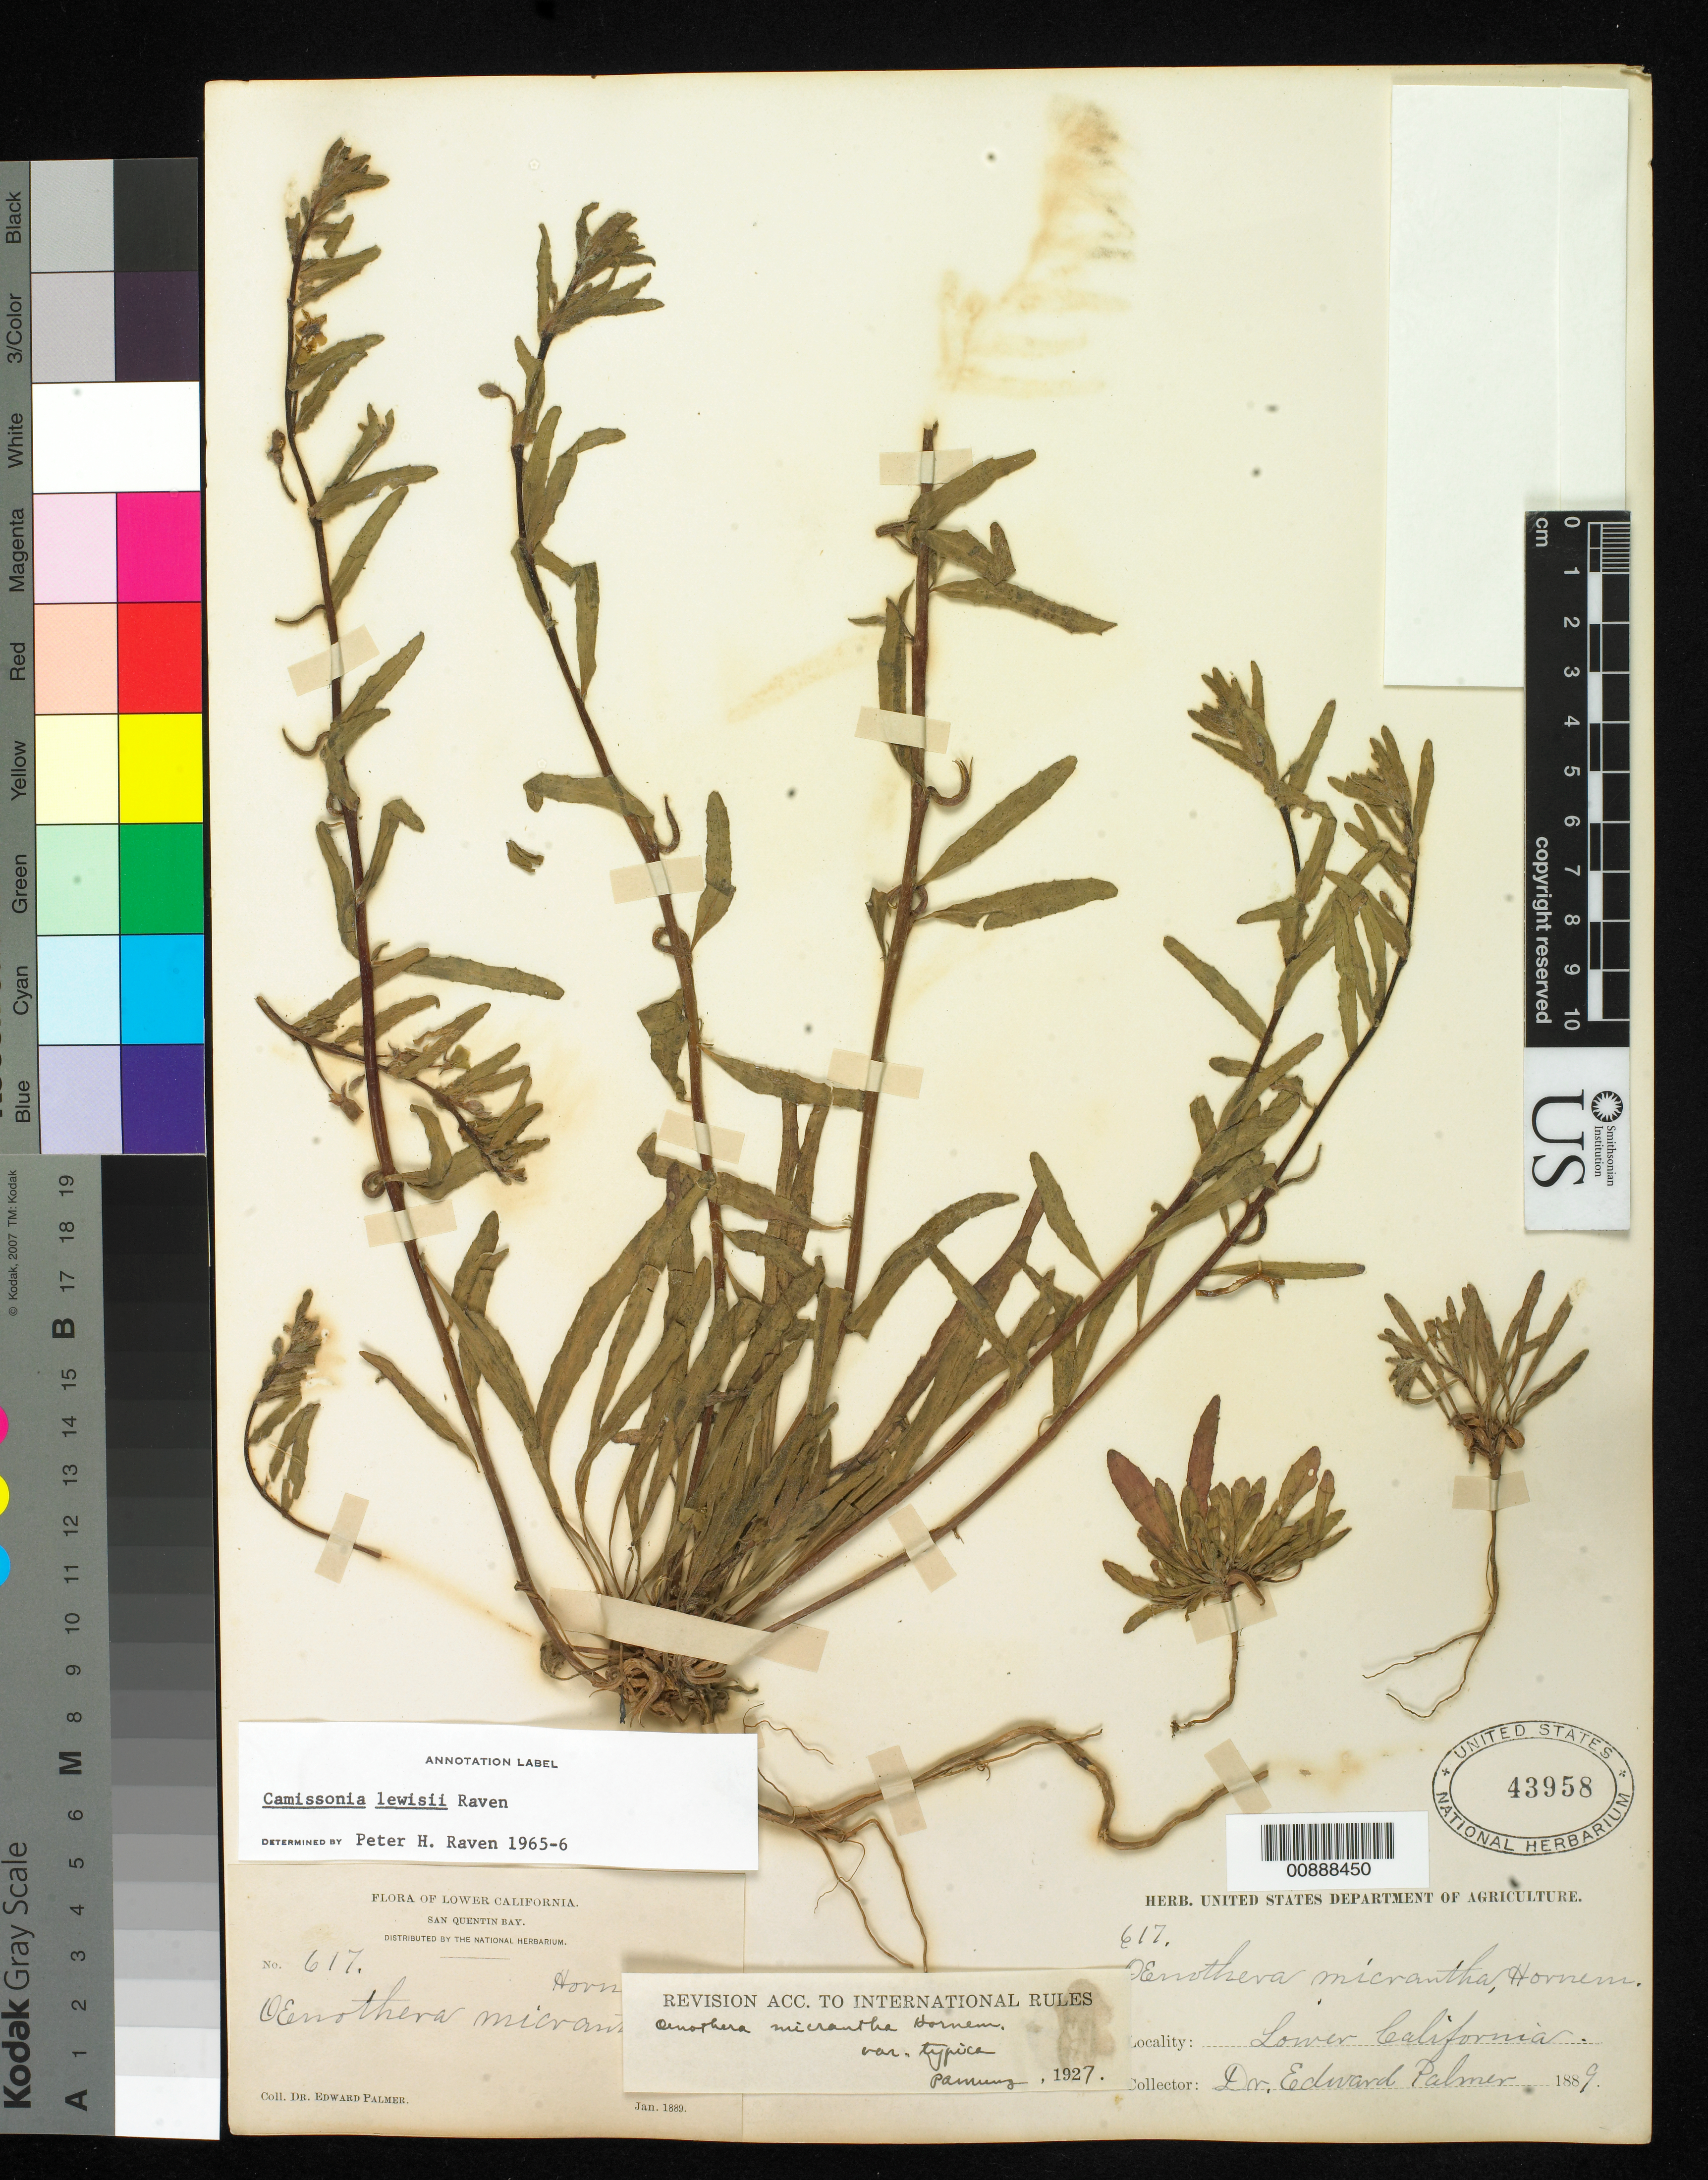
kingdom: Plantae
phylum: Tracheophyta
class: Magnoliopsida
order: Myrtales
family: Onagraceae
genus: Camissoniopsis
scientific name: Camissoniopsis lewisii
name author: (P.H. Raven) W.L. Wagner & Hoch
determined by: Wagner, W. L., (BOT), Smithsonian Institution - National Museum of Natural History (UNITED STATES)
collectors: E. Palmer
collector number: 617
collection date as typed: Jan 1889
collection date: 1889-01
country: Mexico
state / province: Baja California Norte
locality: San Quentin Bay, Baja California.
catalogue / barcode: US 43958